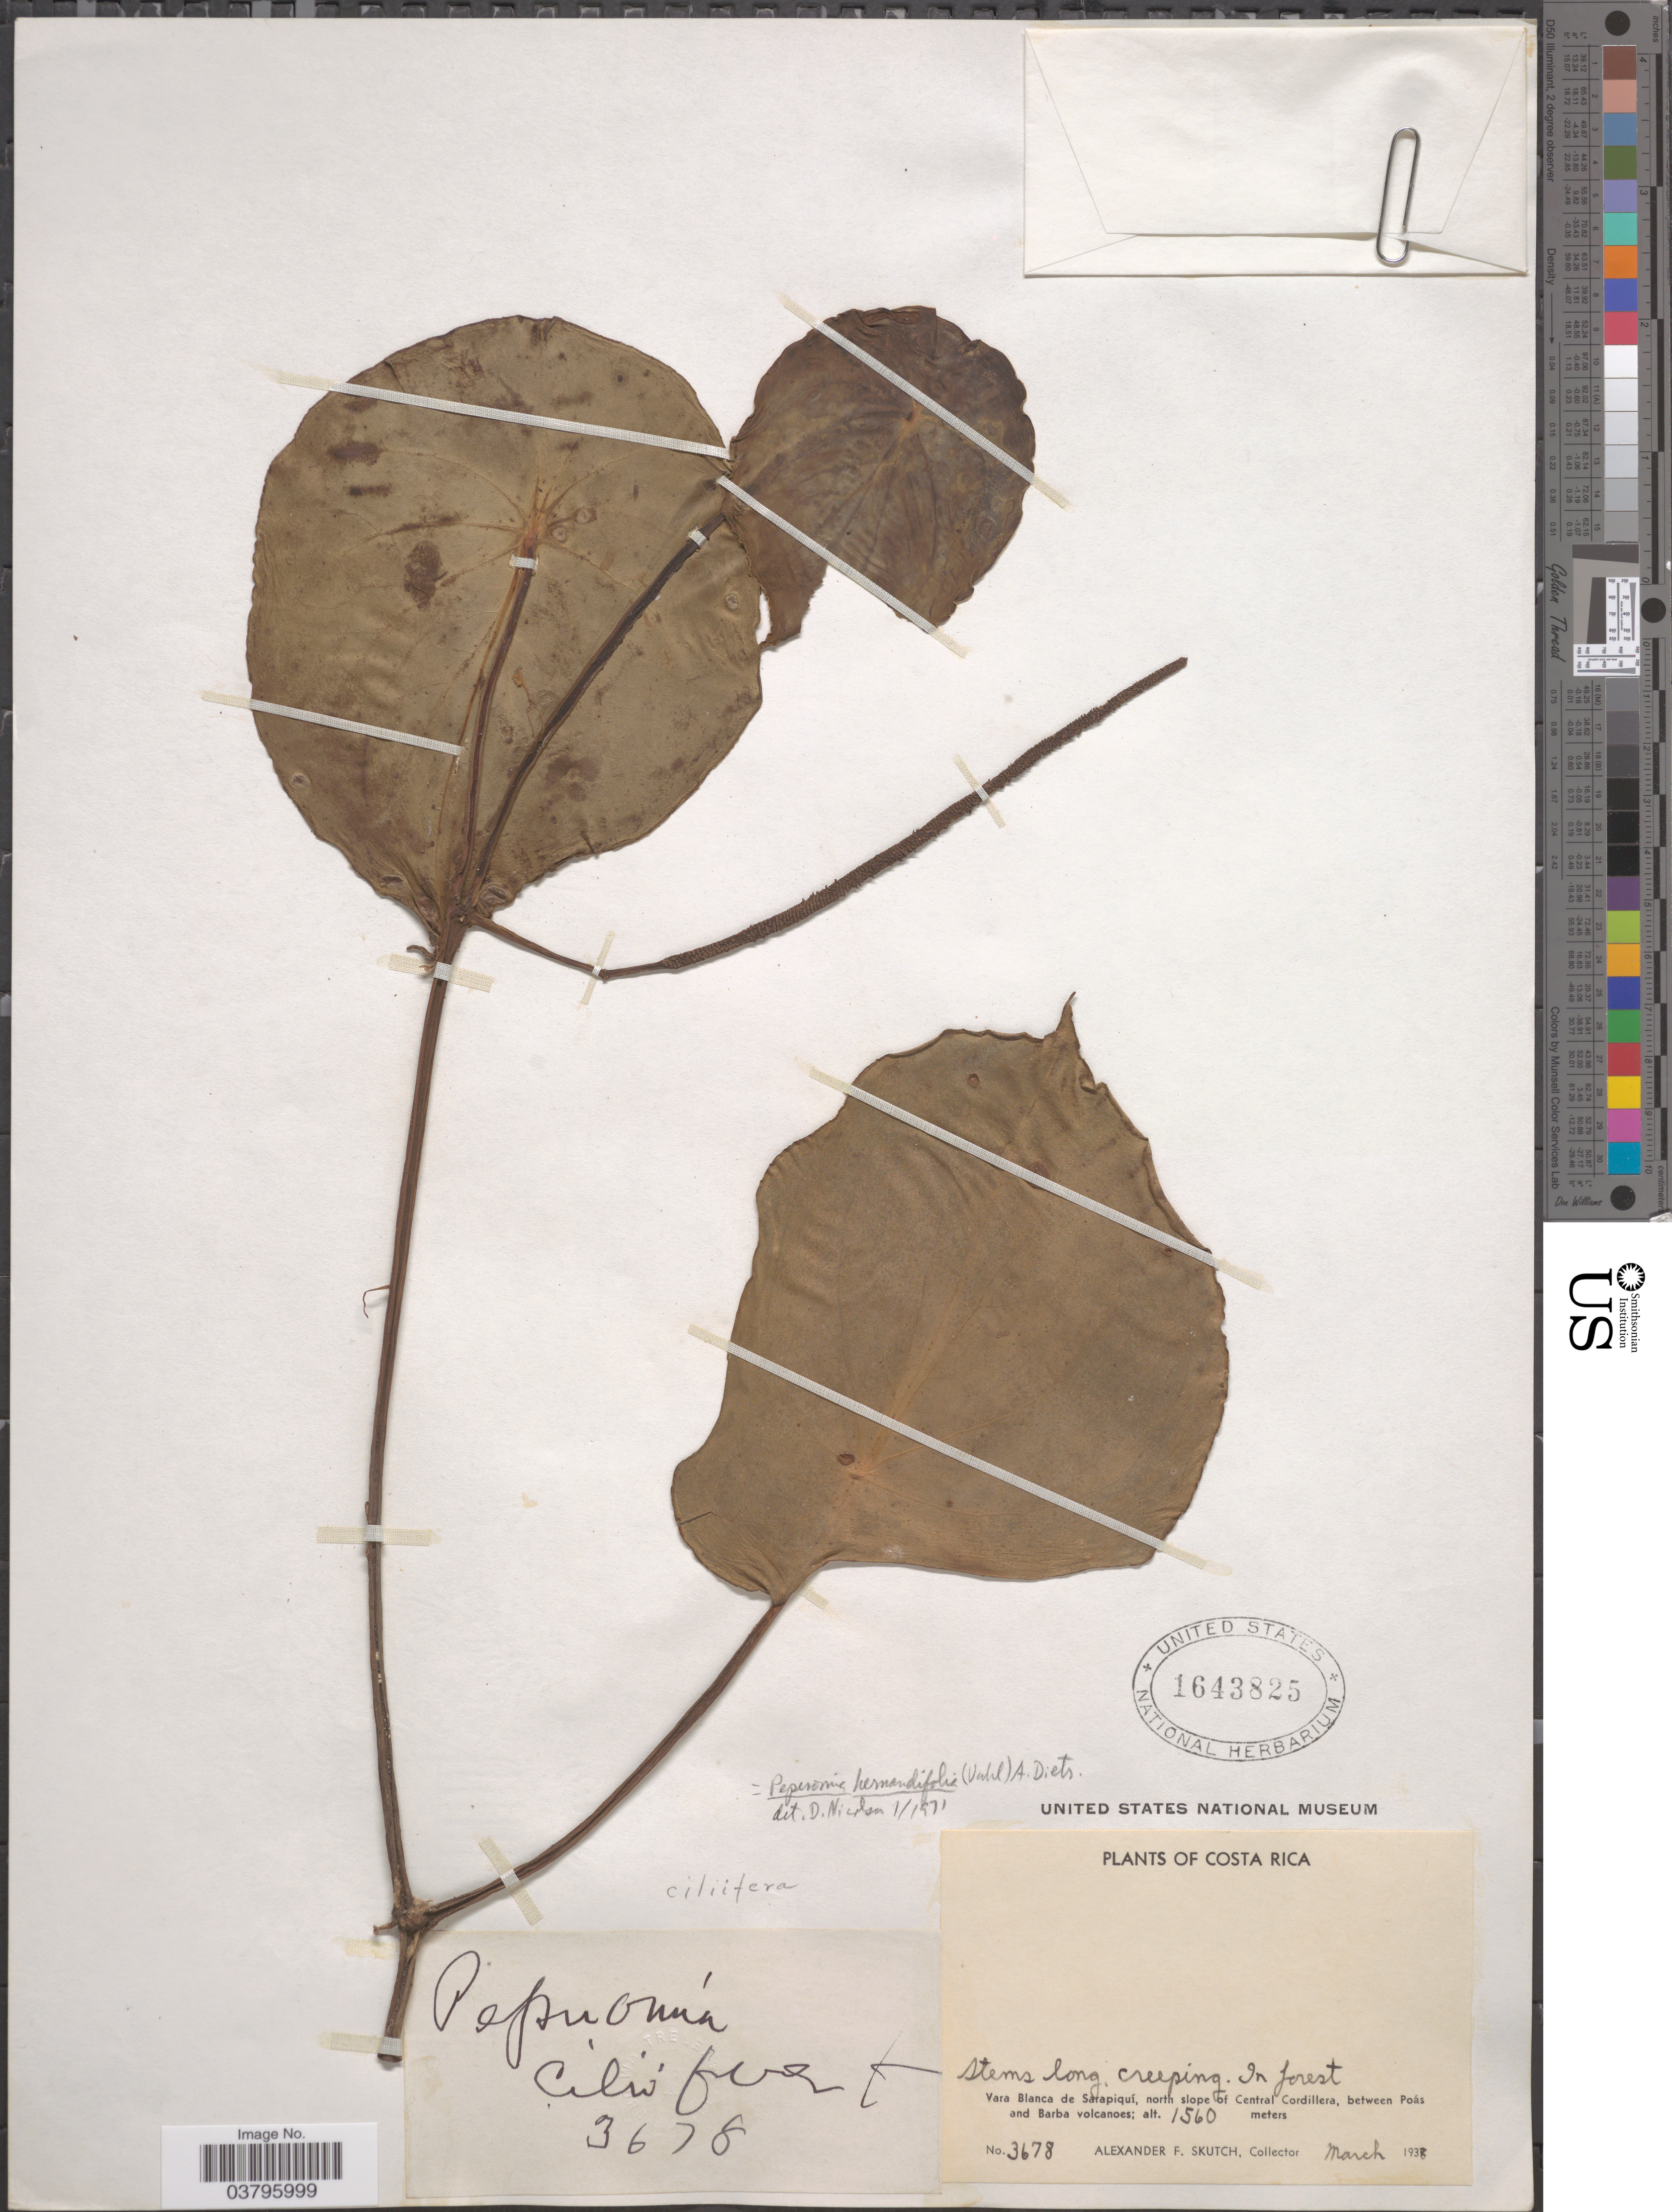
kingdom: Plantae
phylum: Tracheophyta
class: Magnoliopsida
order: Piperales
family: Piperaceae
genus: Peperomia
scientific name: Peperomia choroniana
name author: C. DC.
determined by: Jiménez, José Estaban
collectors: A. F. Skutch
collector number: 3678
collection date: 1938-03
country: Costa Rica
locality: Vara Blanca de Sarapiquí, north slope of Central Cordillera, between Poás and Barba volcanoes.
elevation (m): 1560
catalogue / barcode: US 1643825